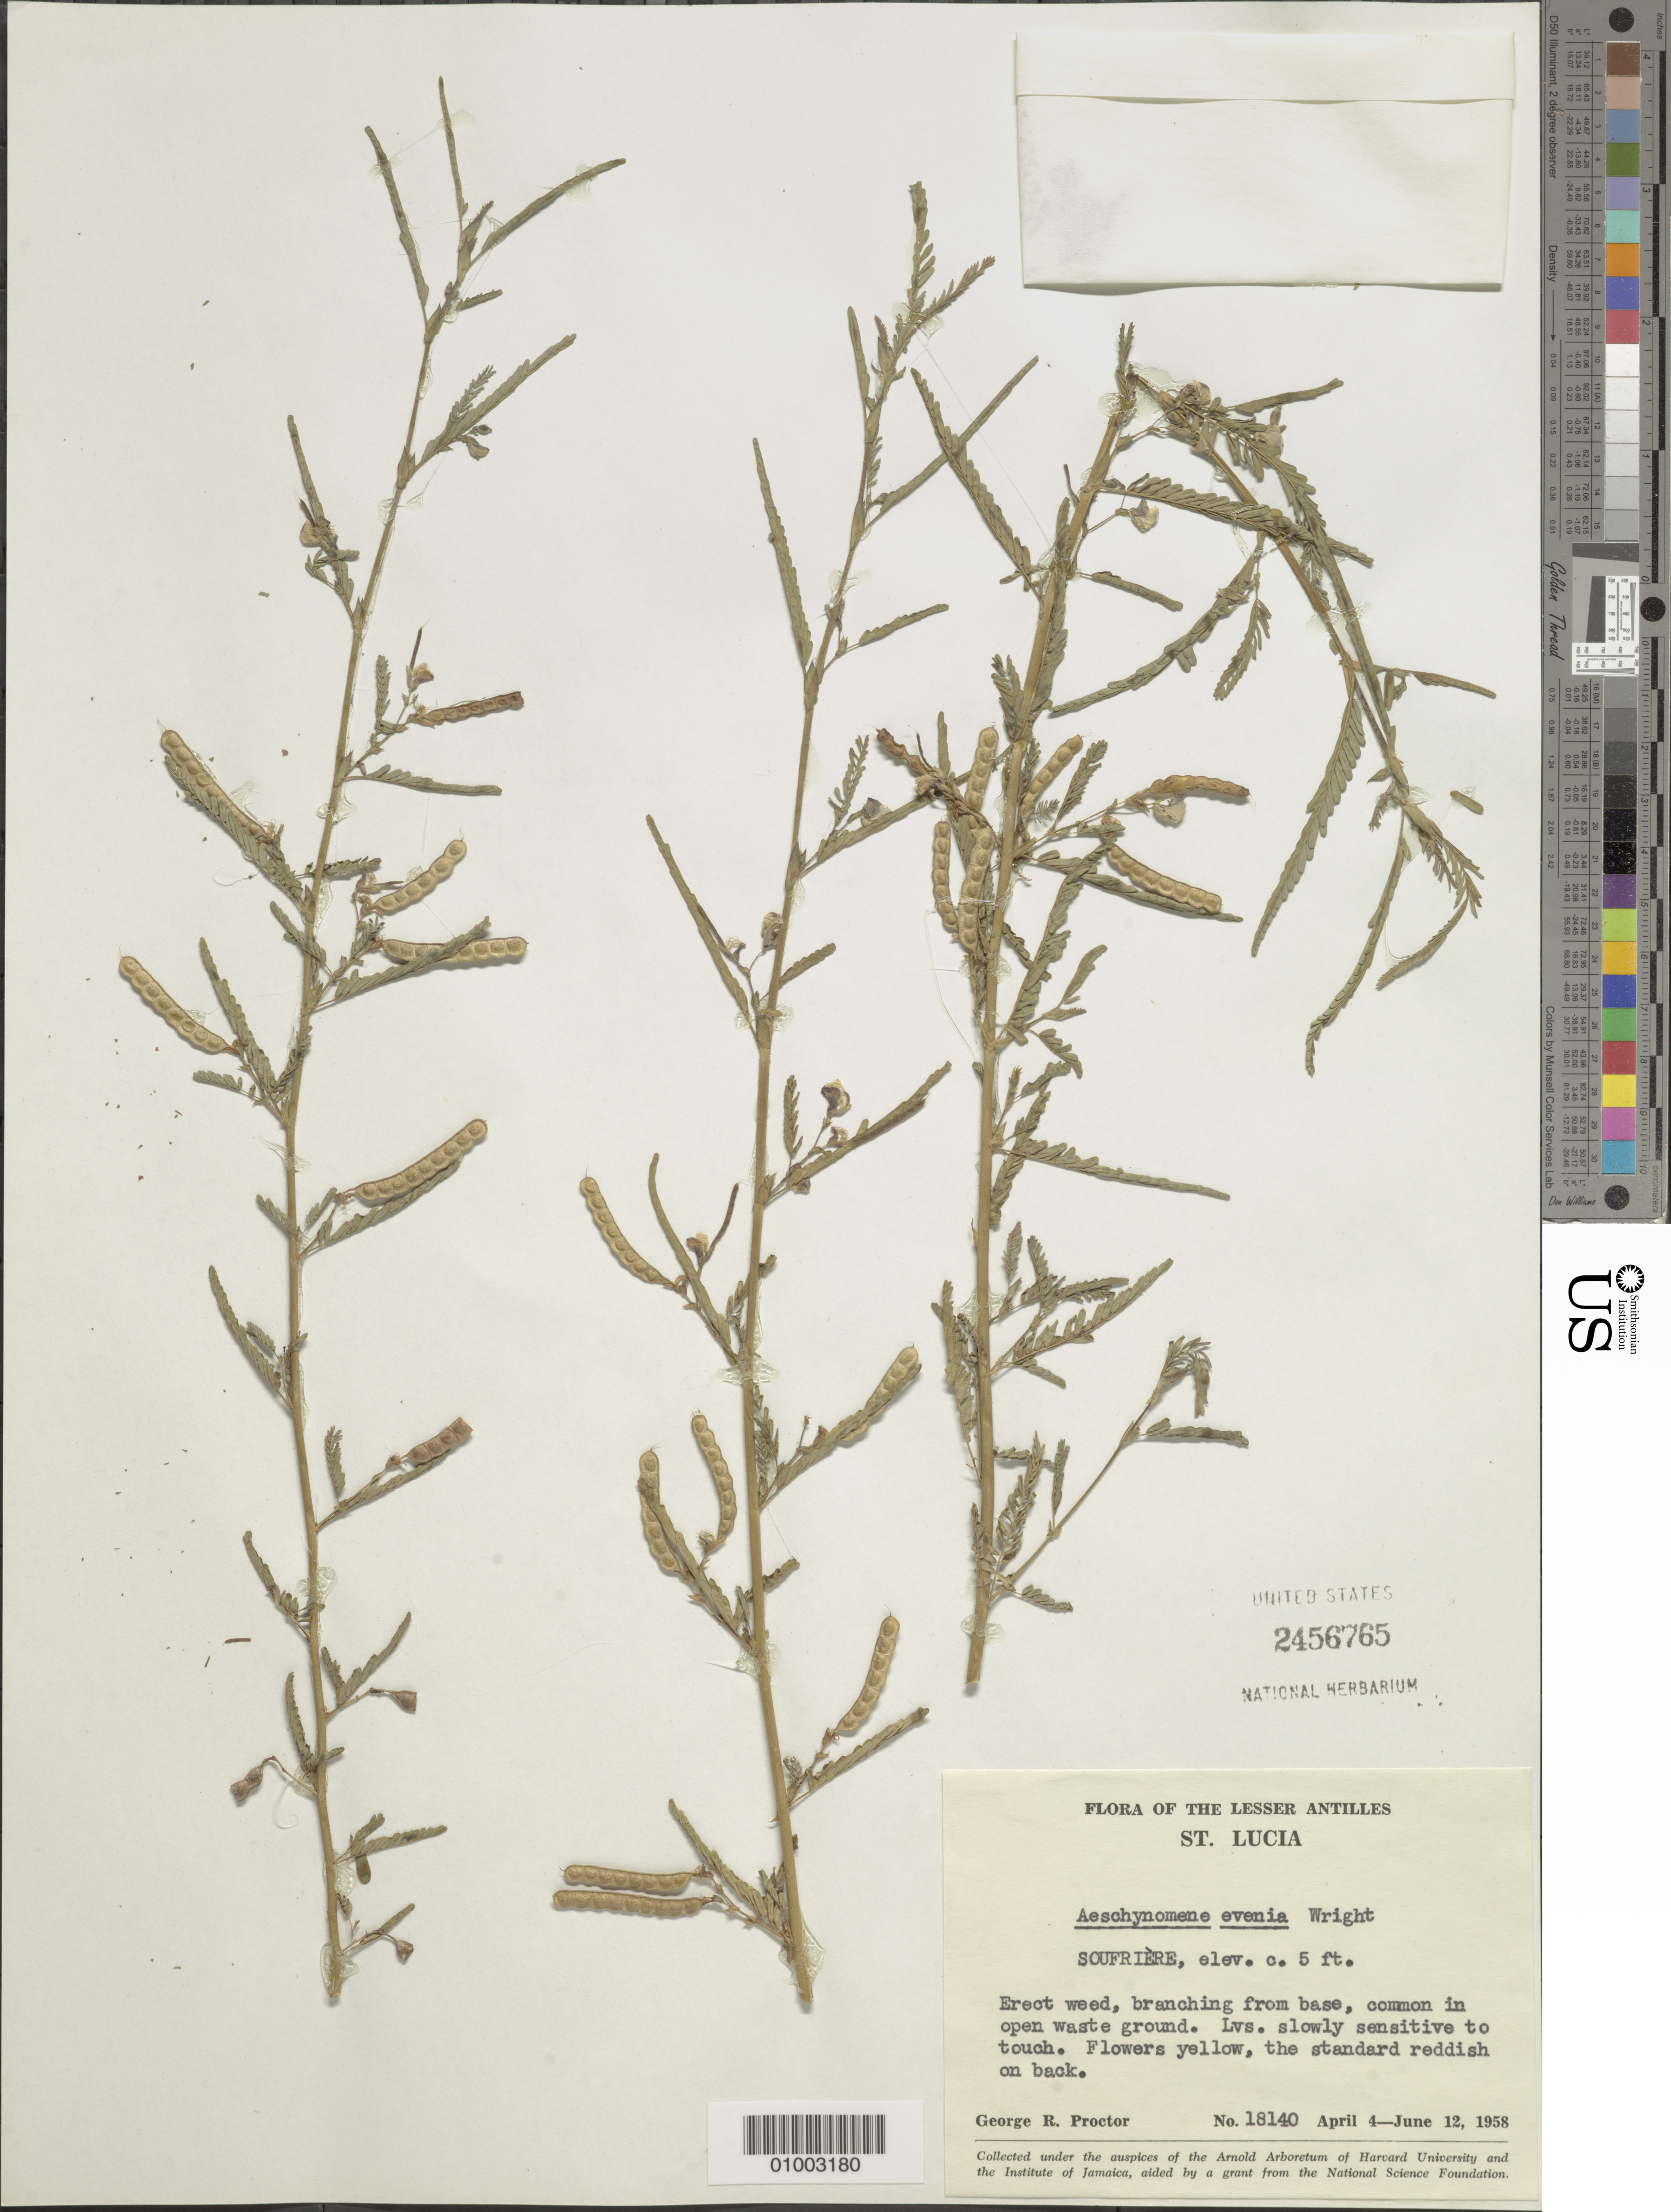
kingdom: Plantae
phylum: Tracheophyta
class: Magnoliopsida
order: Fabales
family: Fabaceae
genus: Aeschynomene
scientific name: Aeschynomene evenia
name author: C. Wright in Sauvalle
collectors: G. R. Proctor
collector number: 18140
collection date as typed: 04 Apr 1958 to 12 Jun 1958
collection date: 1958-04-04/1958-06-12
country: St. Lucia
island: St. Lucia I.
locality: Soufriere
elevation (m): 2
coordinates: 0 N, 0 E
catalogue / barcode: US 2456765